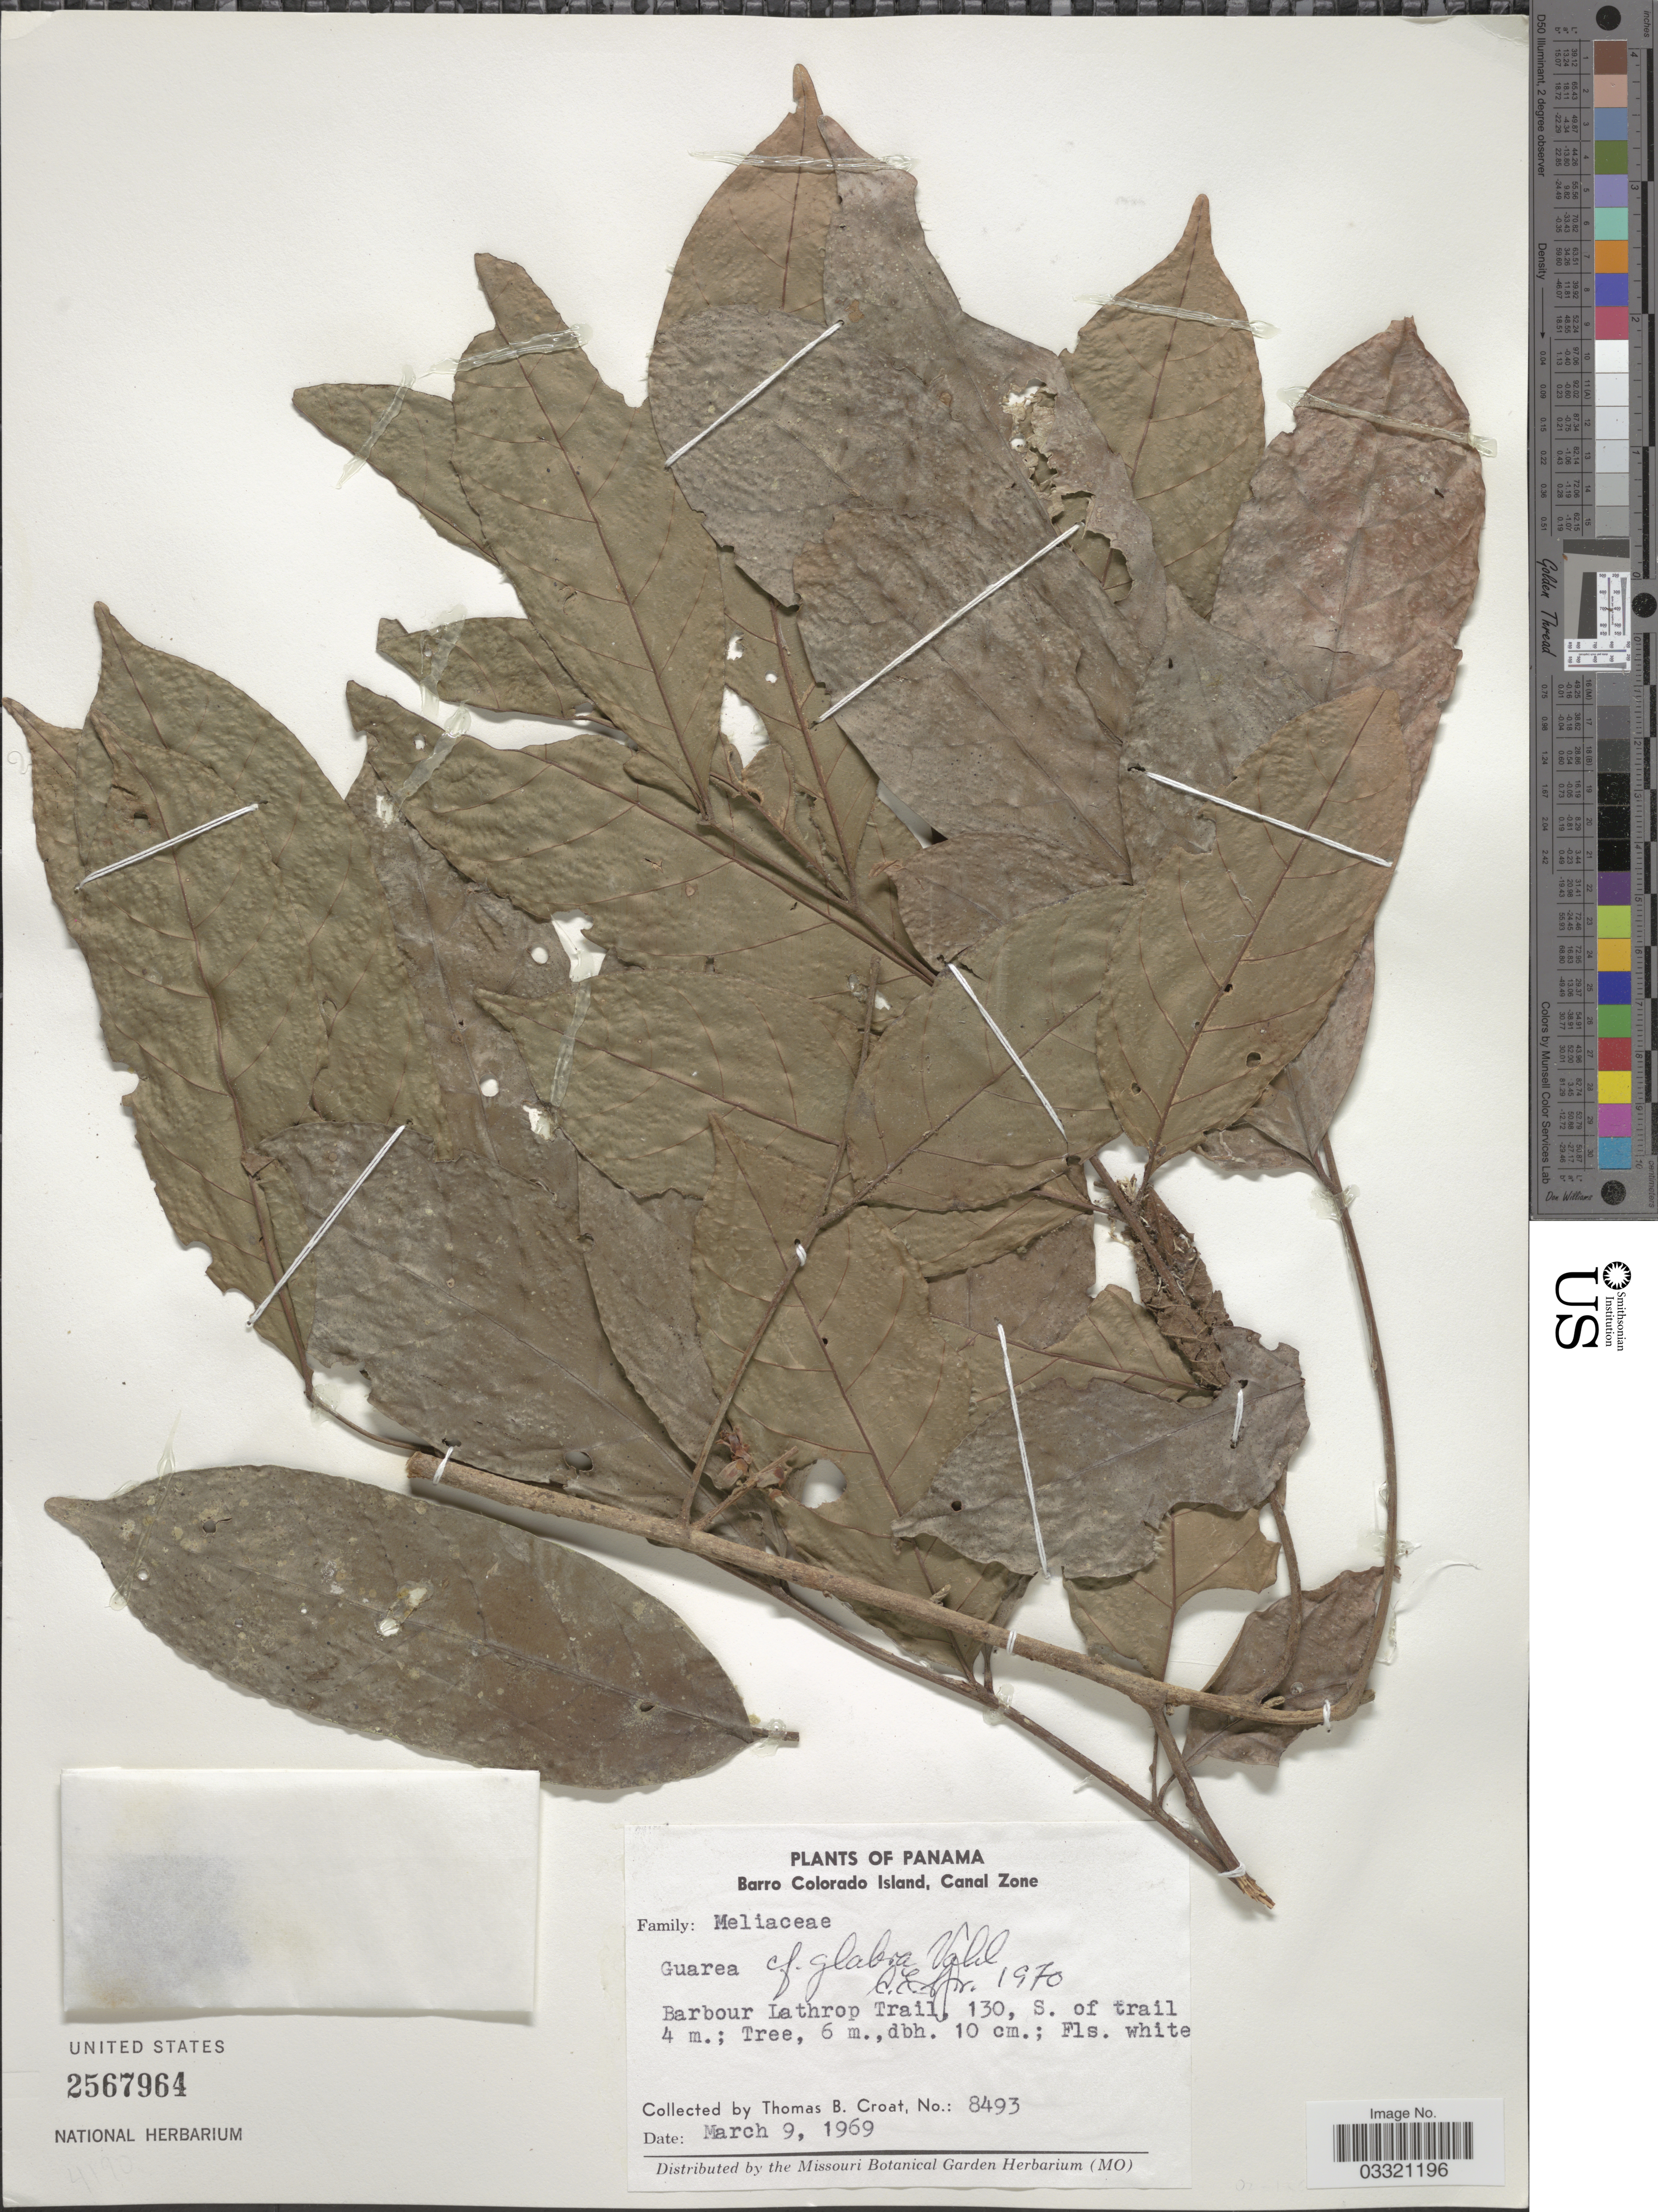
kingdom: Plantae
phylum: Tracheophyta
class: Magnoliopsida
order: Sapindales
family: Meliaceae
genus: Guarea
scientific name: Guarea glabra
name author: Vahl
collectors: T. B. Croat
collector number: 8493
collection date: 1969-03-09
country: Panama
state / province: Panamá Oeste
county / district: Canal Zone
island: Barro Colorado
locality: Barro Colorado Island, Canal Zone. Barbour Lathrop Trail.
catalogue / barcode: US 2567964